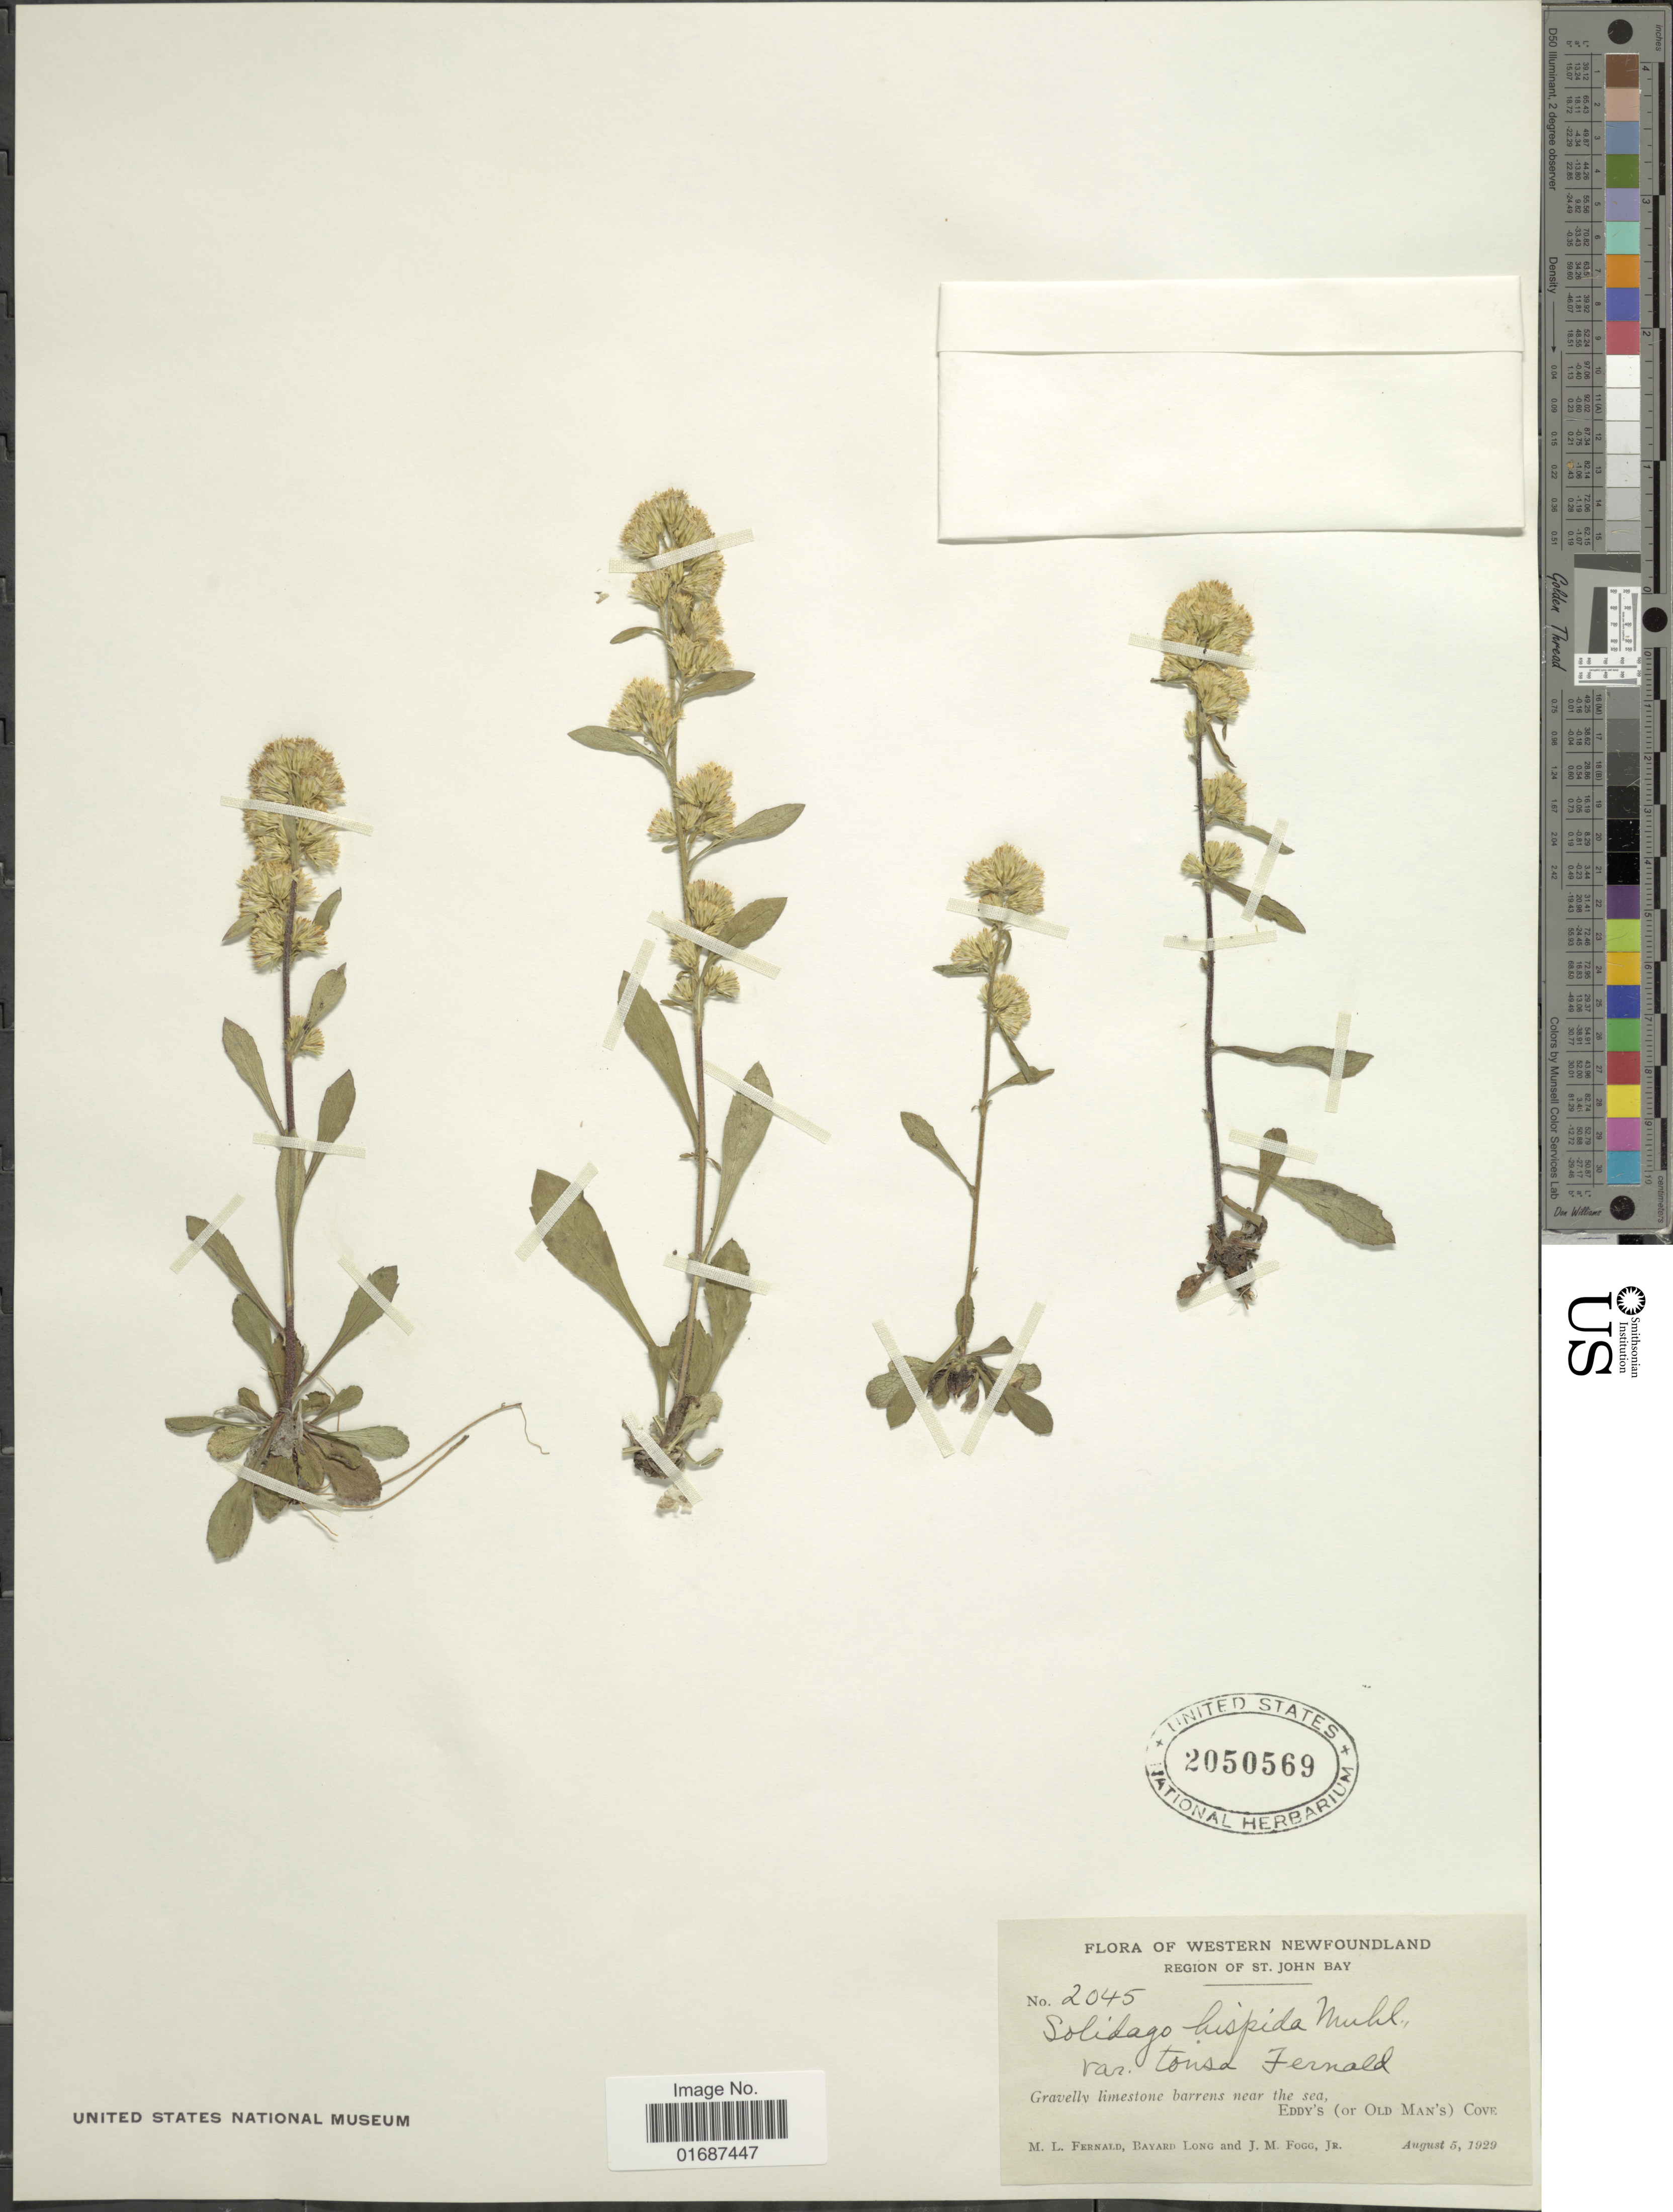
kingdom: Plantae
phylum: Tracheophyta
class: Magnoliopsida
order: Asterales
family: Asteraceae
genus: Solidago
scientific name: Solidago hispida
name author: Muhl. ex Willd.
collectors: M. L. Fernald, B. Long & J. Fogg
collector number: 2045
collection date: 1929-08-05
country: Canada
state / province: Newfoundland and Labrador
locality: Western Newfoundland, Region of St. John Bay, Gravelly limestone barrens near the sea, Eddy's (or Old Man's) Cove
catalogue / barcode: US 2050569